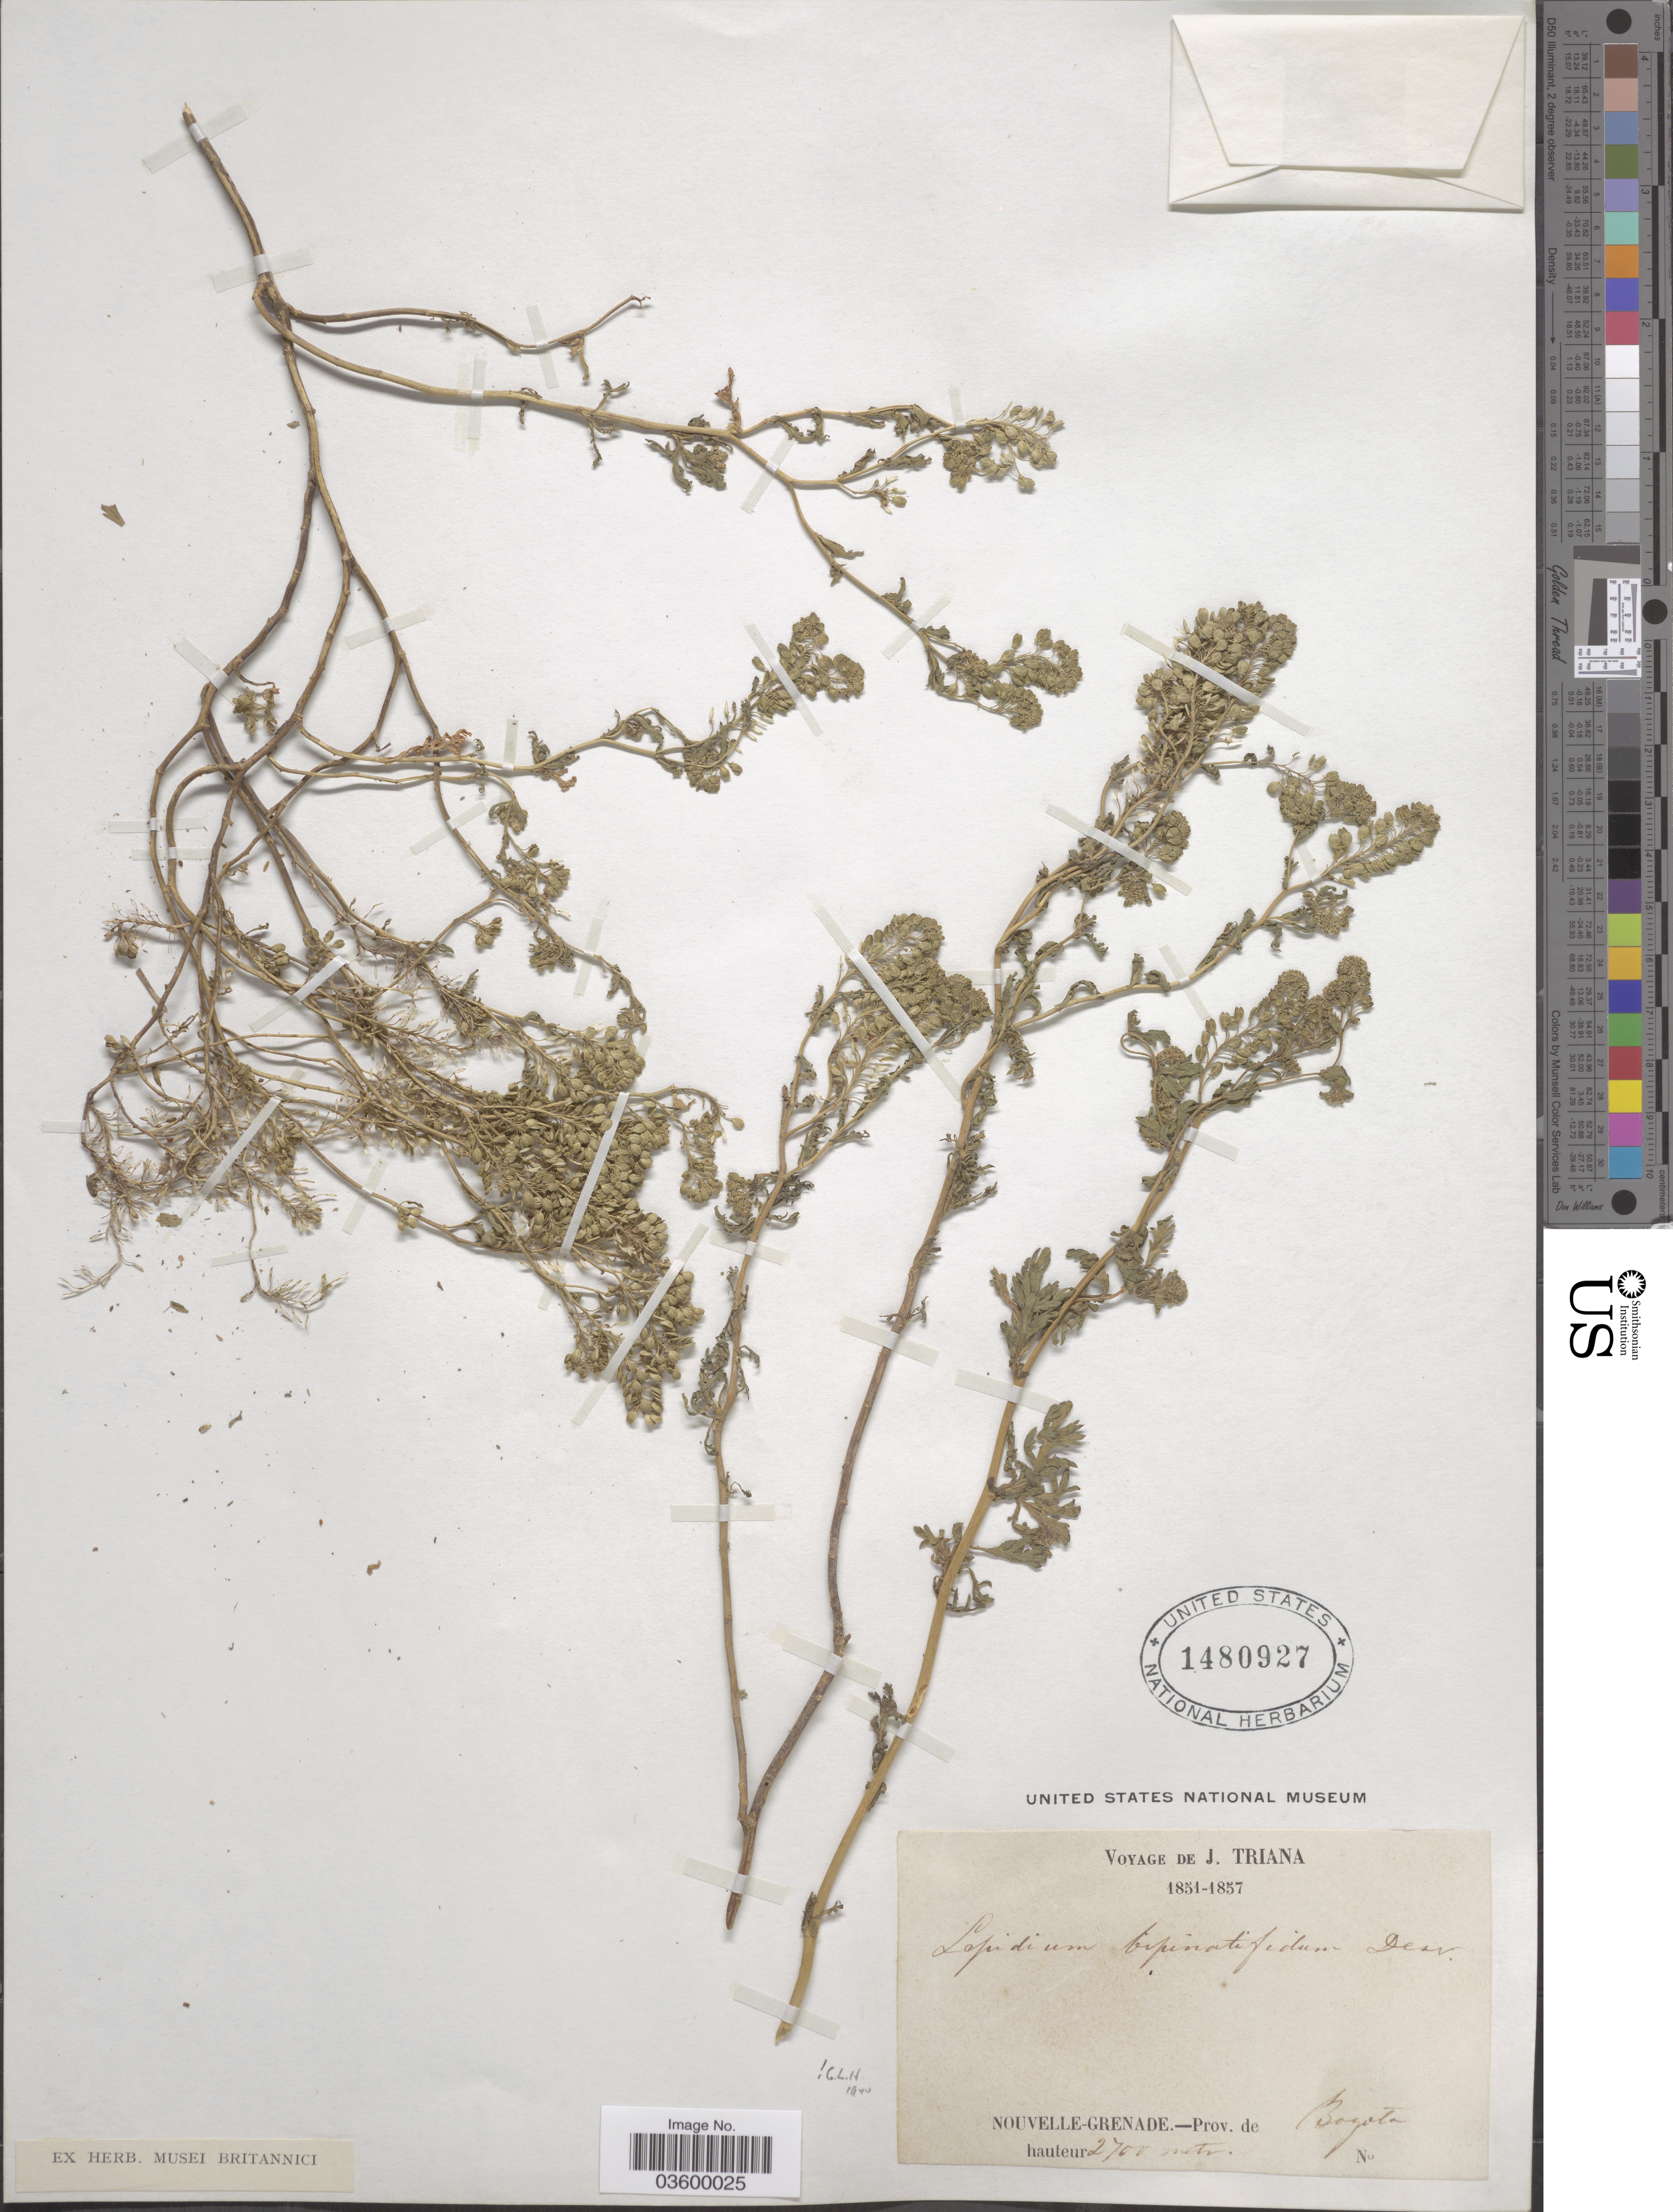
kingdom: Plantae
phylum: Tracheophyta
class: Magnoliopsida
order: Brassicales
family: Brassicaceae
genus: Lepidium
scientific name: Lepidium bipinnatifidum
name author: Desv.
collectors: J. Triana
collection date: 1851/1857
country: Colombia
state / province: Bogota D.C.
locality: Nouvelle-Grenade. Prov. de Bogota.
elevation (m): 2700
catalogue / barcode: US 1480927